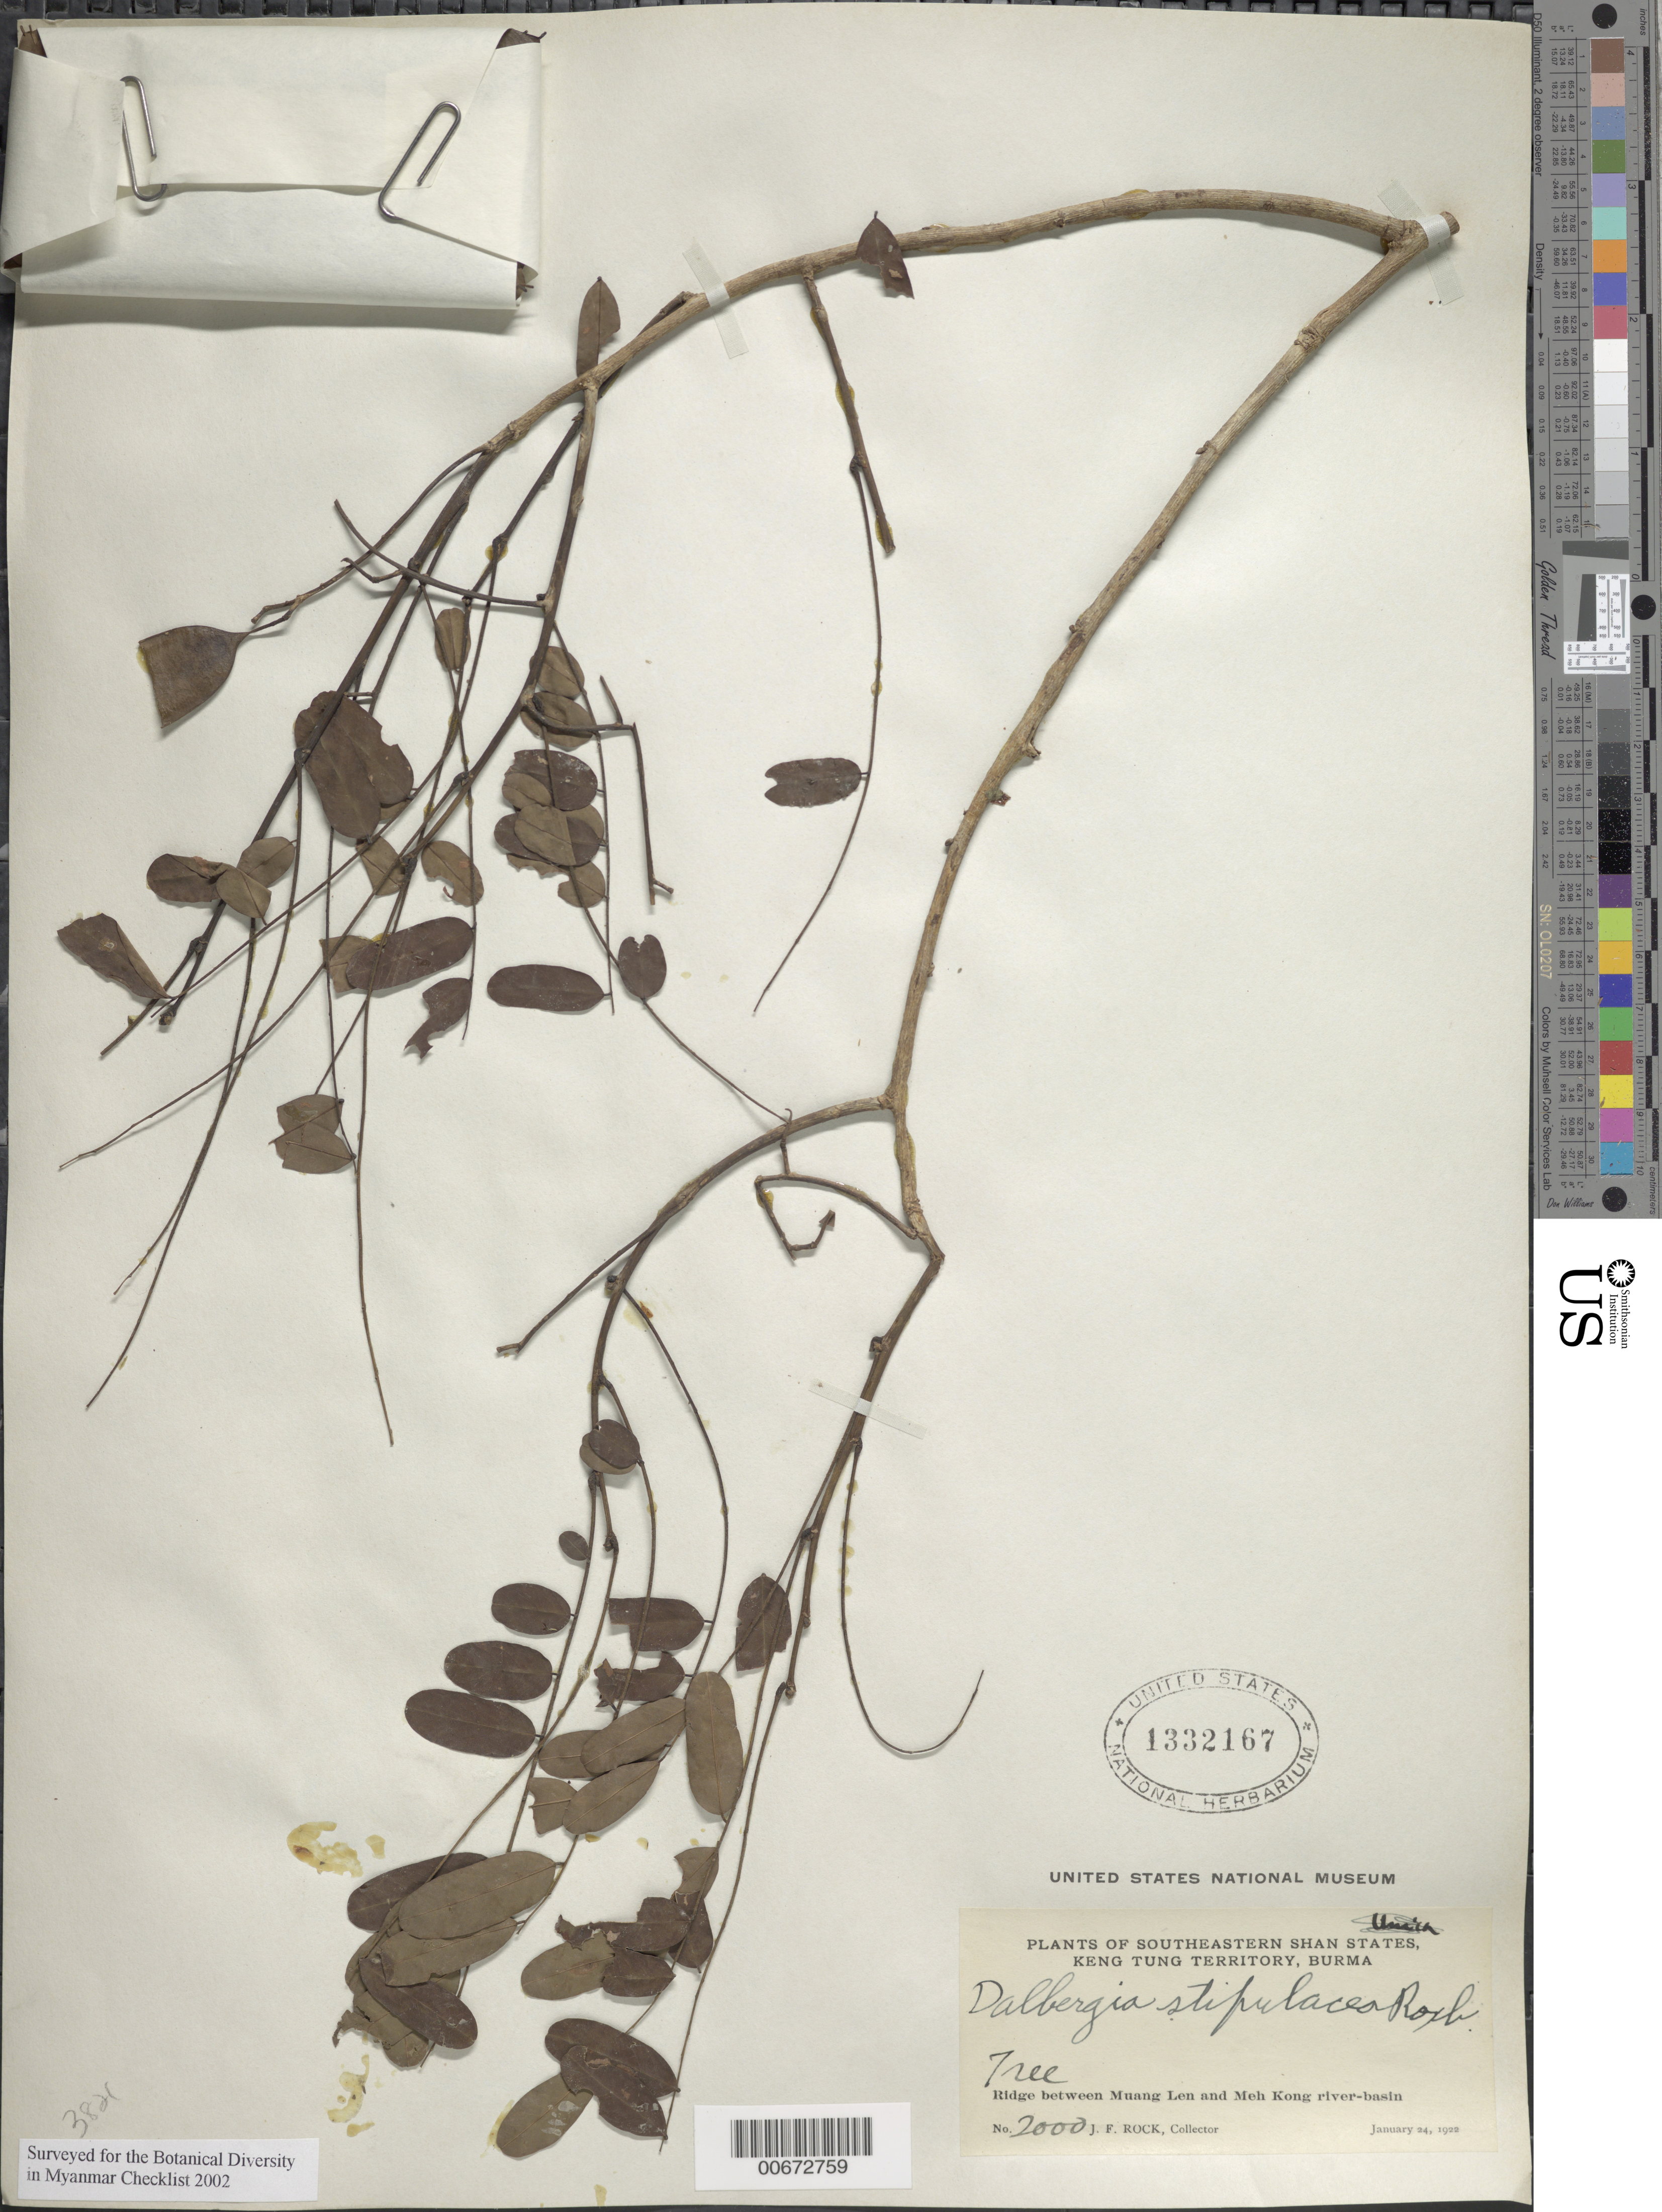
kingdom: Plantae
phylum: Tracheophyta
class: Magnoliopsida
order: Fabales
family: Fabaceae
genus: Dalbergia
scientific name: Dalbergia stipulacea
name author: Roxb.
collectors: J. F. Rock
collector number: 2000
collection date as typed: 24 Jan 1922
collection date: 1922-01-24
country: Myanmar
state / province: Shan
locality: Keng Tung Territory, ridge between Muang Len and Meh Lui Kong river basin.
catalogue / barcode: US 1332167